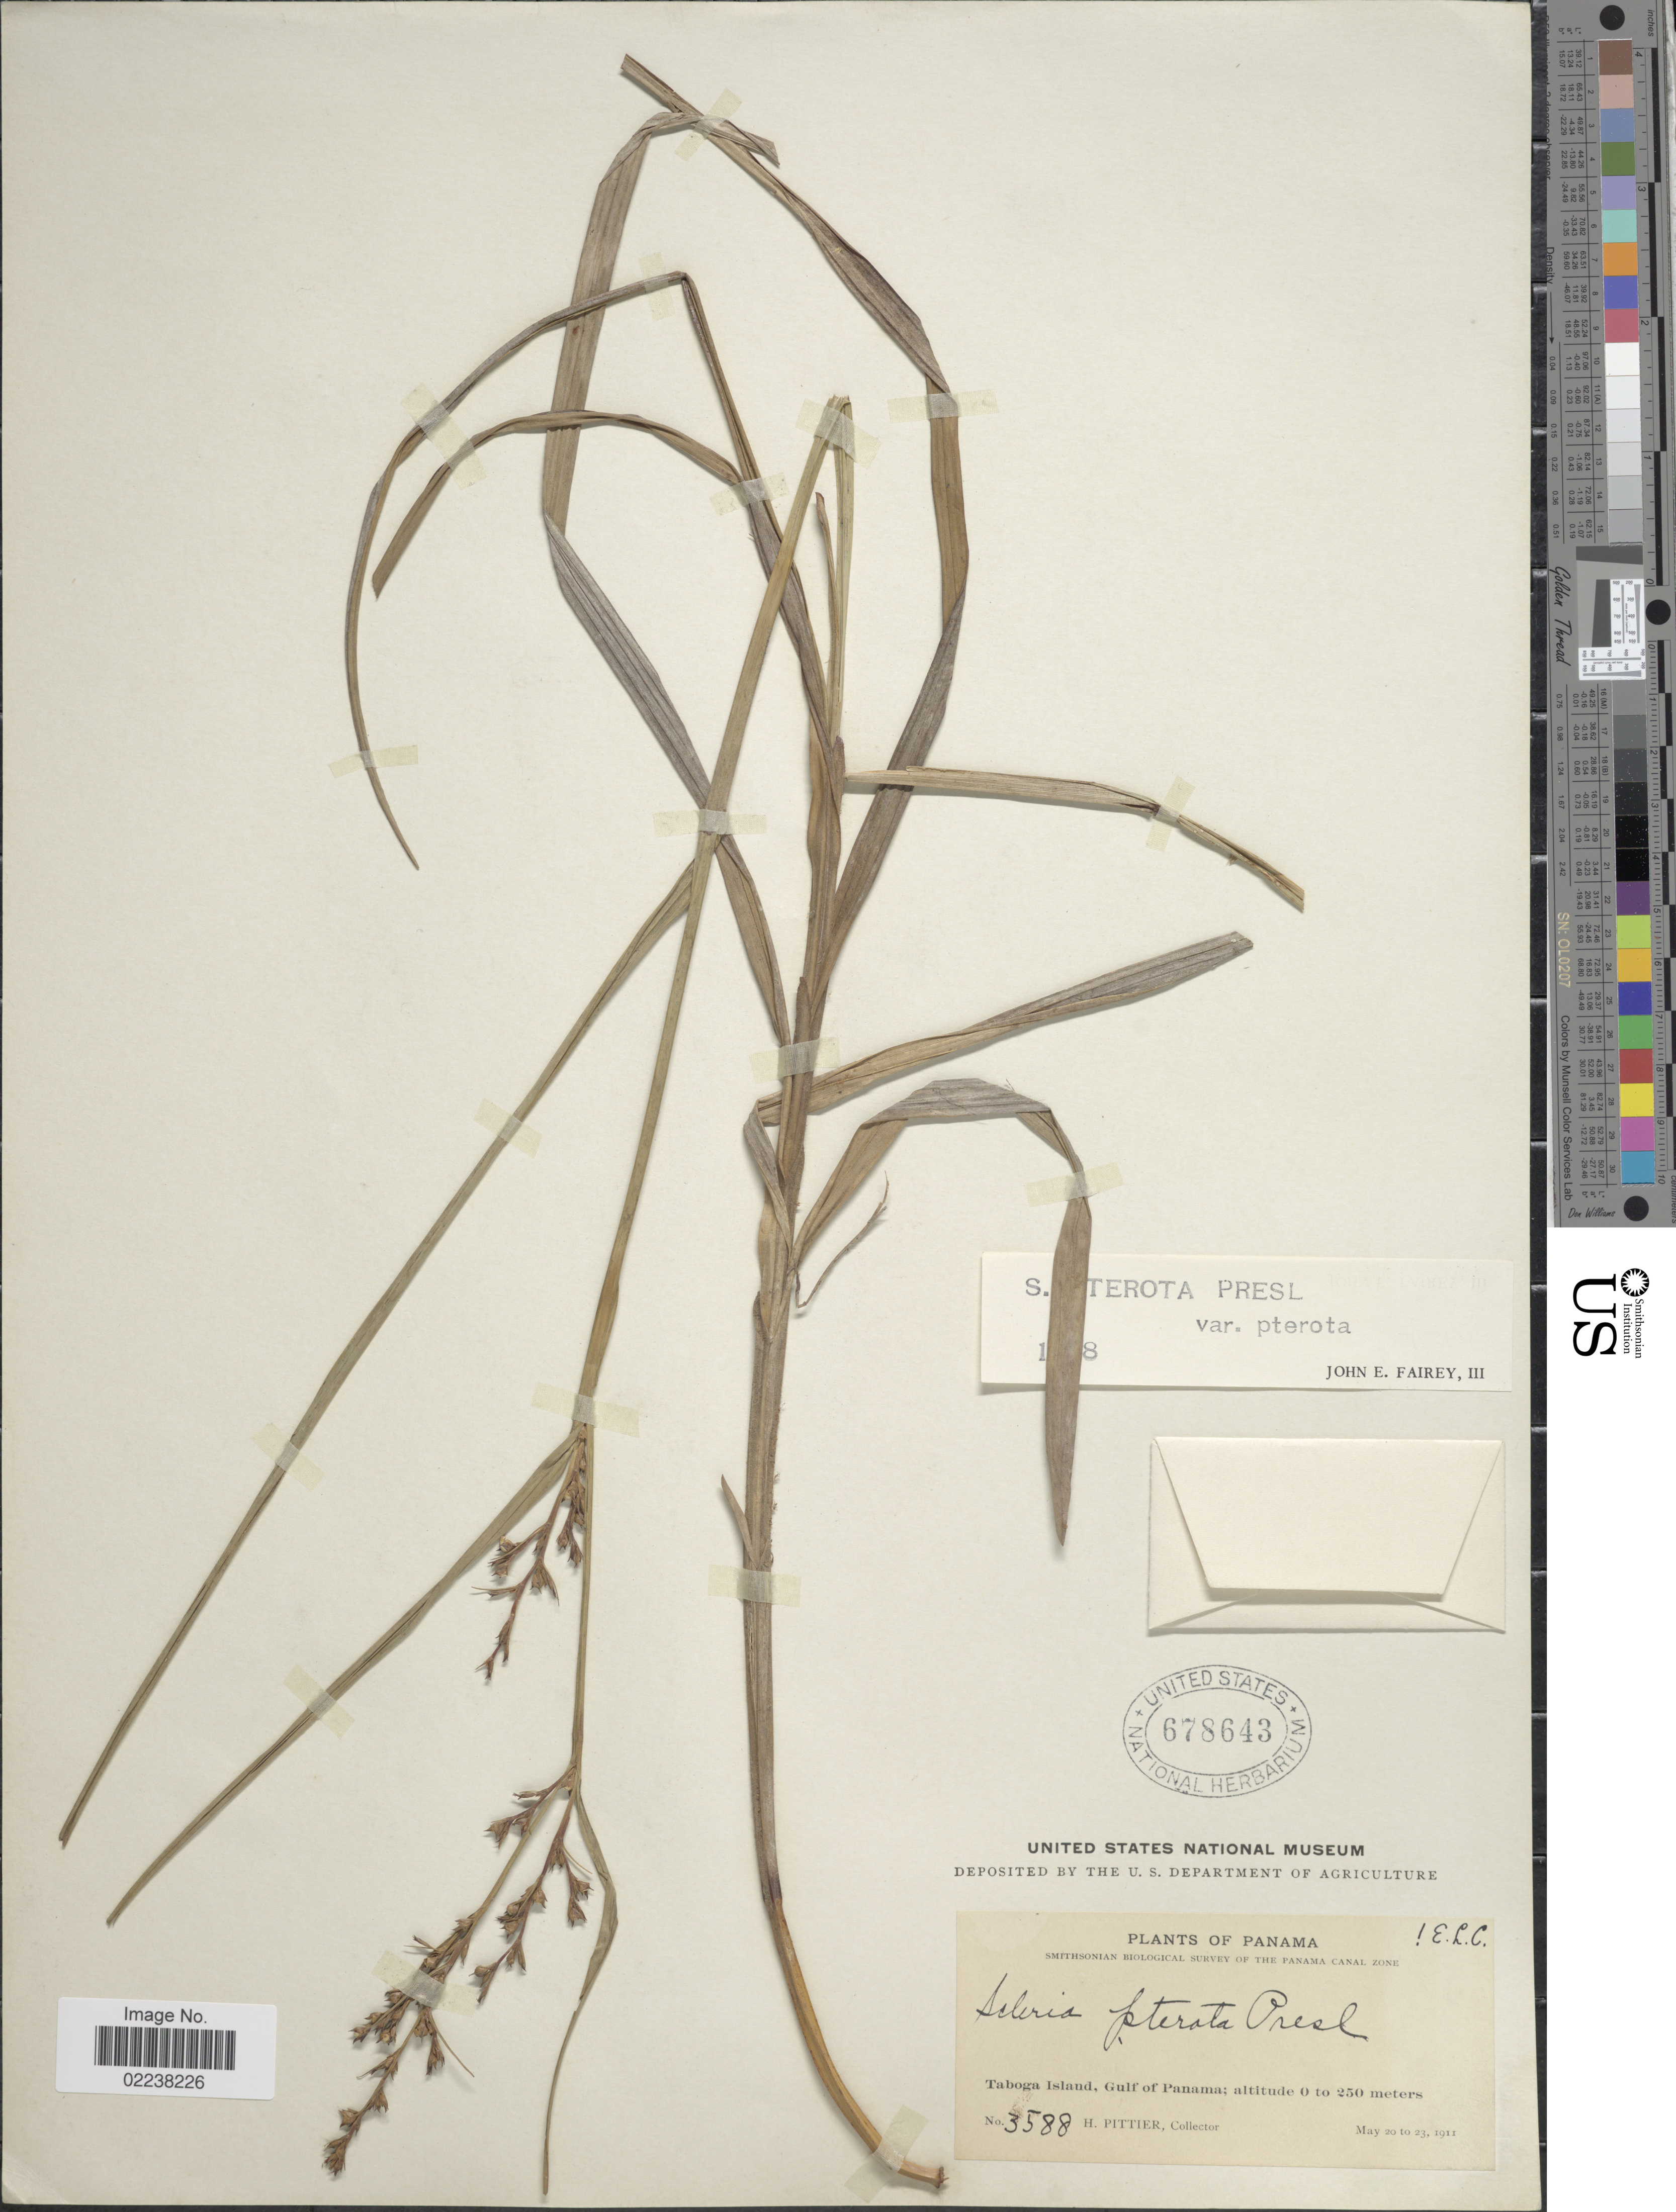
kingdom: Plantae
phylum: Tracheophyta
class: Liliopsida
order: Poales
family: Cyperaceae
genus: Scleria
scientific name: Scleria gaertneri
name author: Raddi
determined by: Strong, Mark T., (BOT), Smithsonian Institution - National Museum of Natural History (UNITED STATES)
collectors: H. F. Pittier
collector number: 3588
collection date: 1911-05-20/1911-05-23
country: Panama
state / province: Panamá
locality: Taboga Island, Gulf of Panama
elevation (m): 0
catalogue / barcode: US 678643